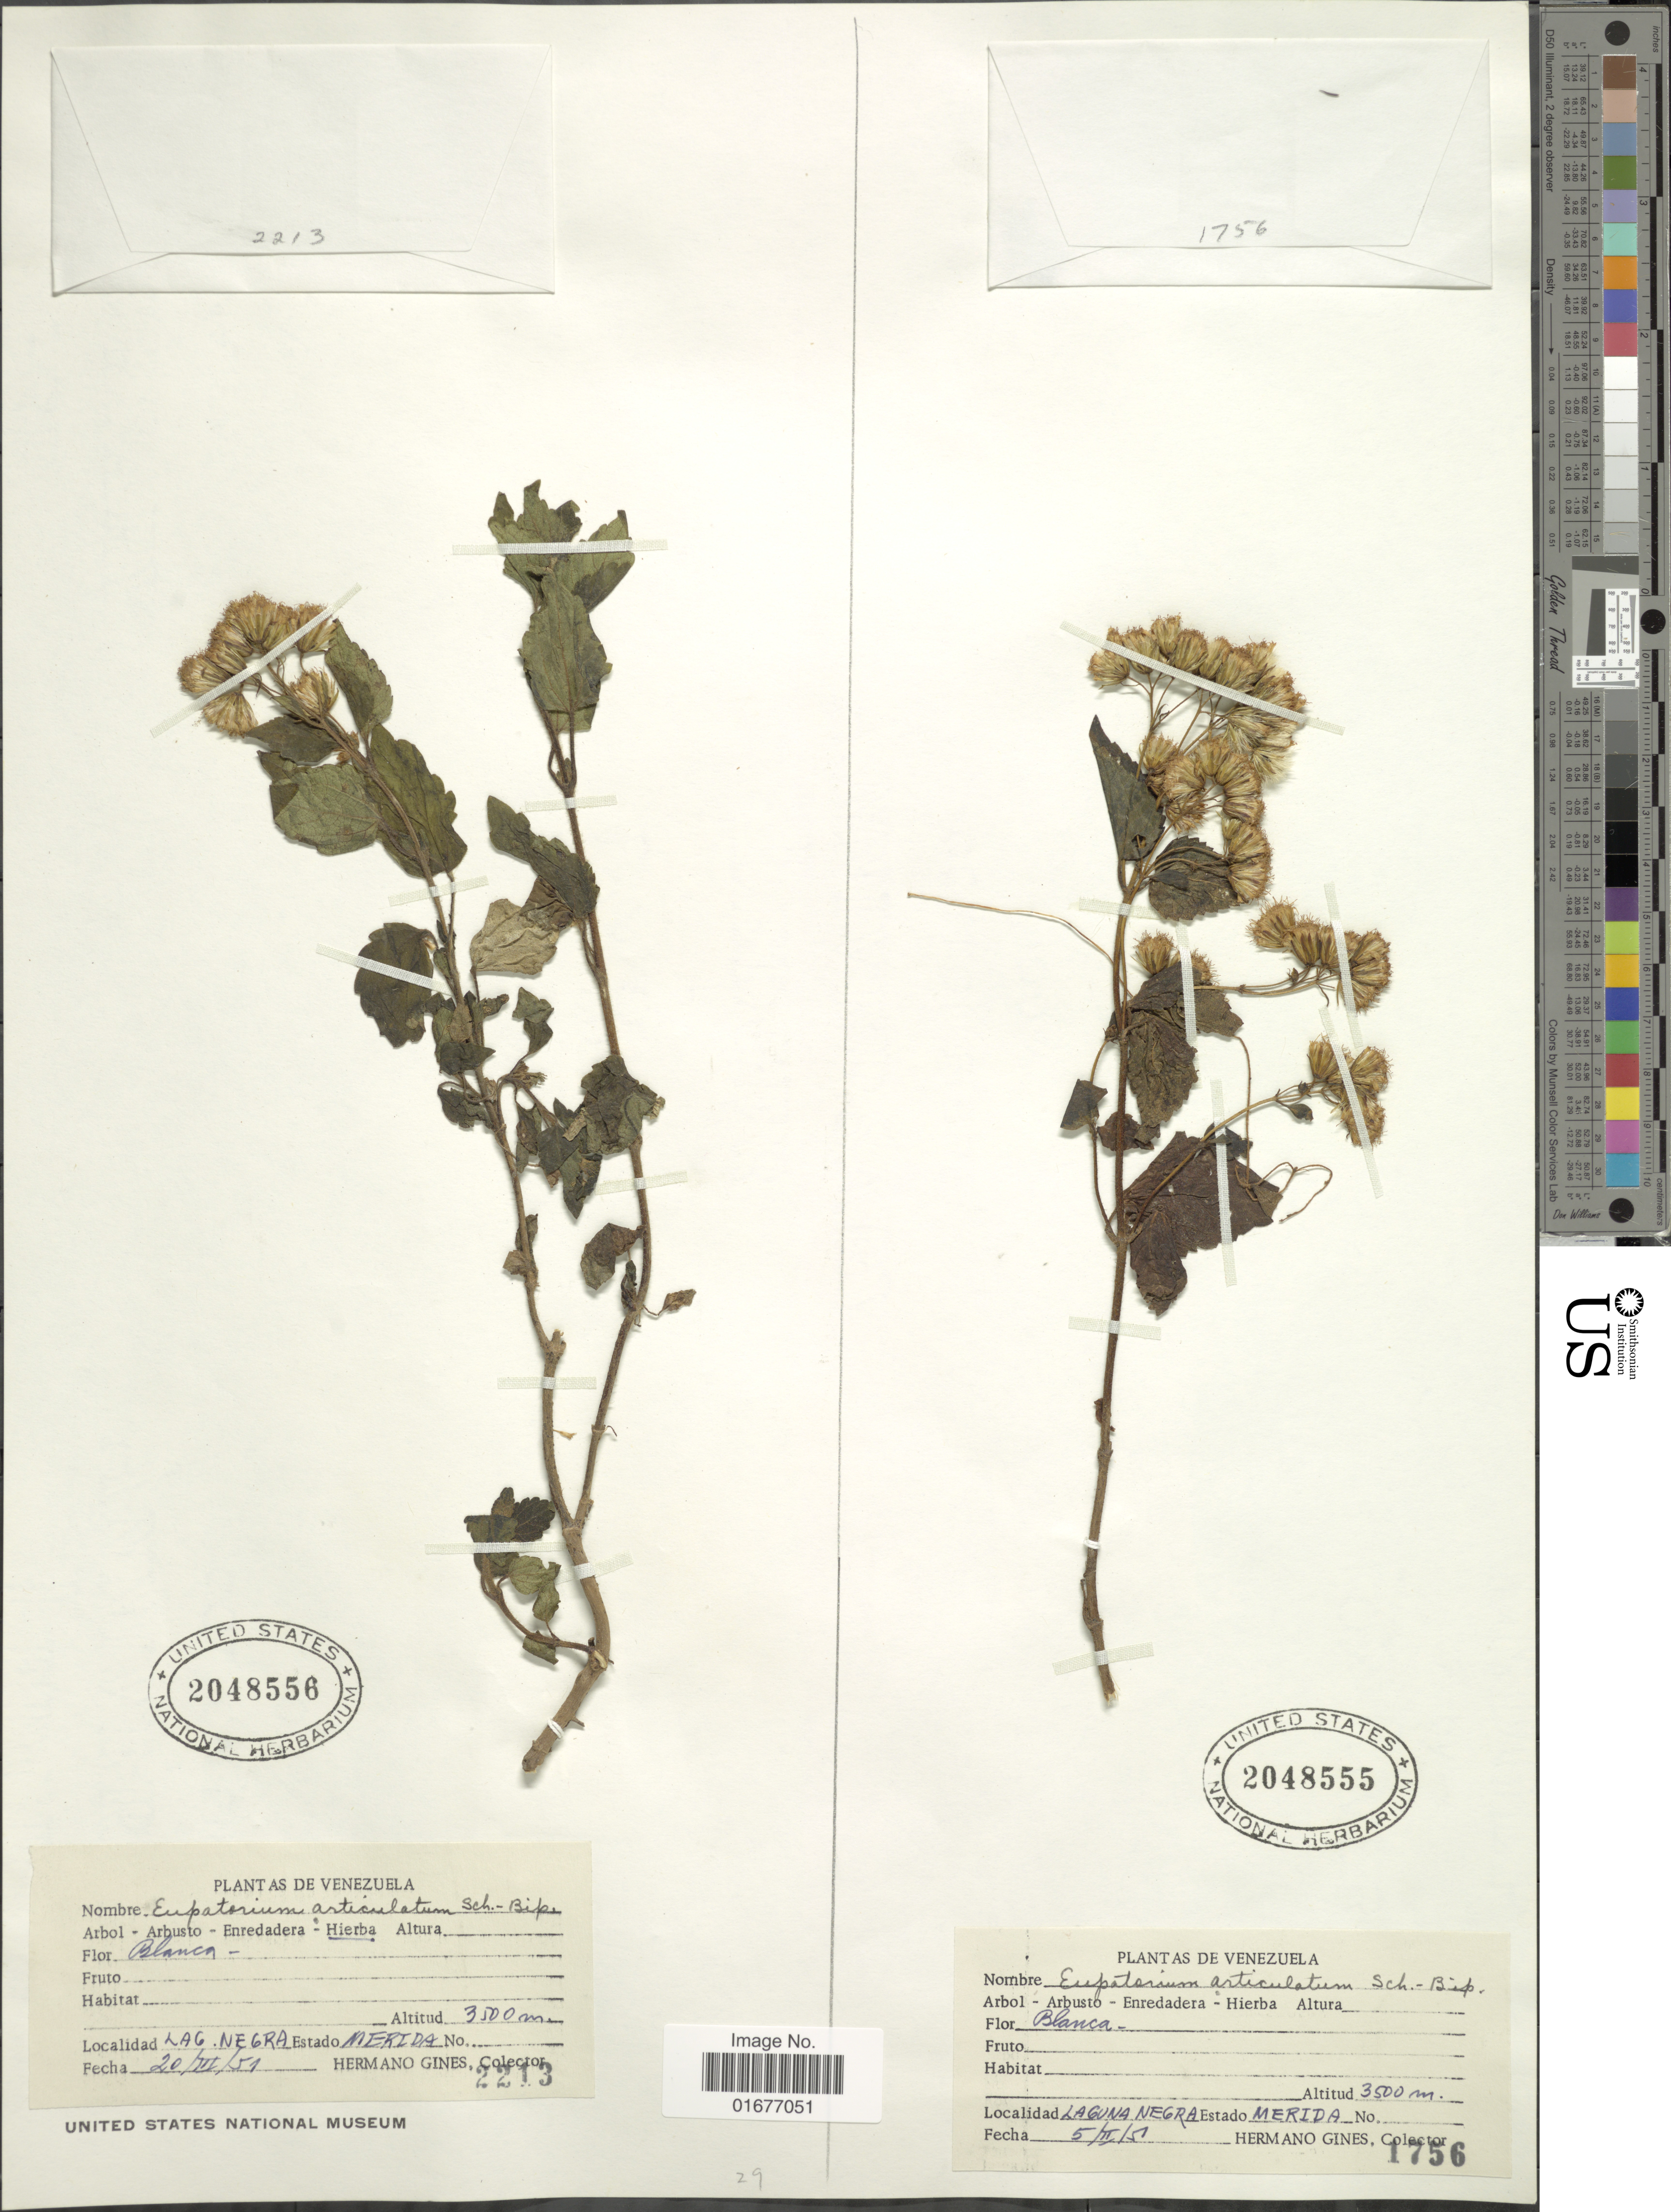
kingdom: Plantae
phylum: Tracheophyta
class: Magnoliopsida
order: Asterales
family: Asteraceae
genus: Ageratina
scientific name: Ageratina ibaguensis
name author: (Sch. Bip. ex Hieron.) R.M. King & H. Rob.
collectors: Bro. Gines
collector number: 1756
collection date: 1951-02-05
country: Venezuela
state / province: Mérida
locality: Laguna Negra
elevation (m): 3500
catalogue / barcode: US 2048555-2